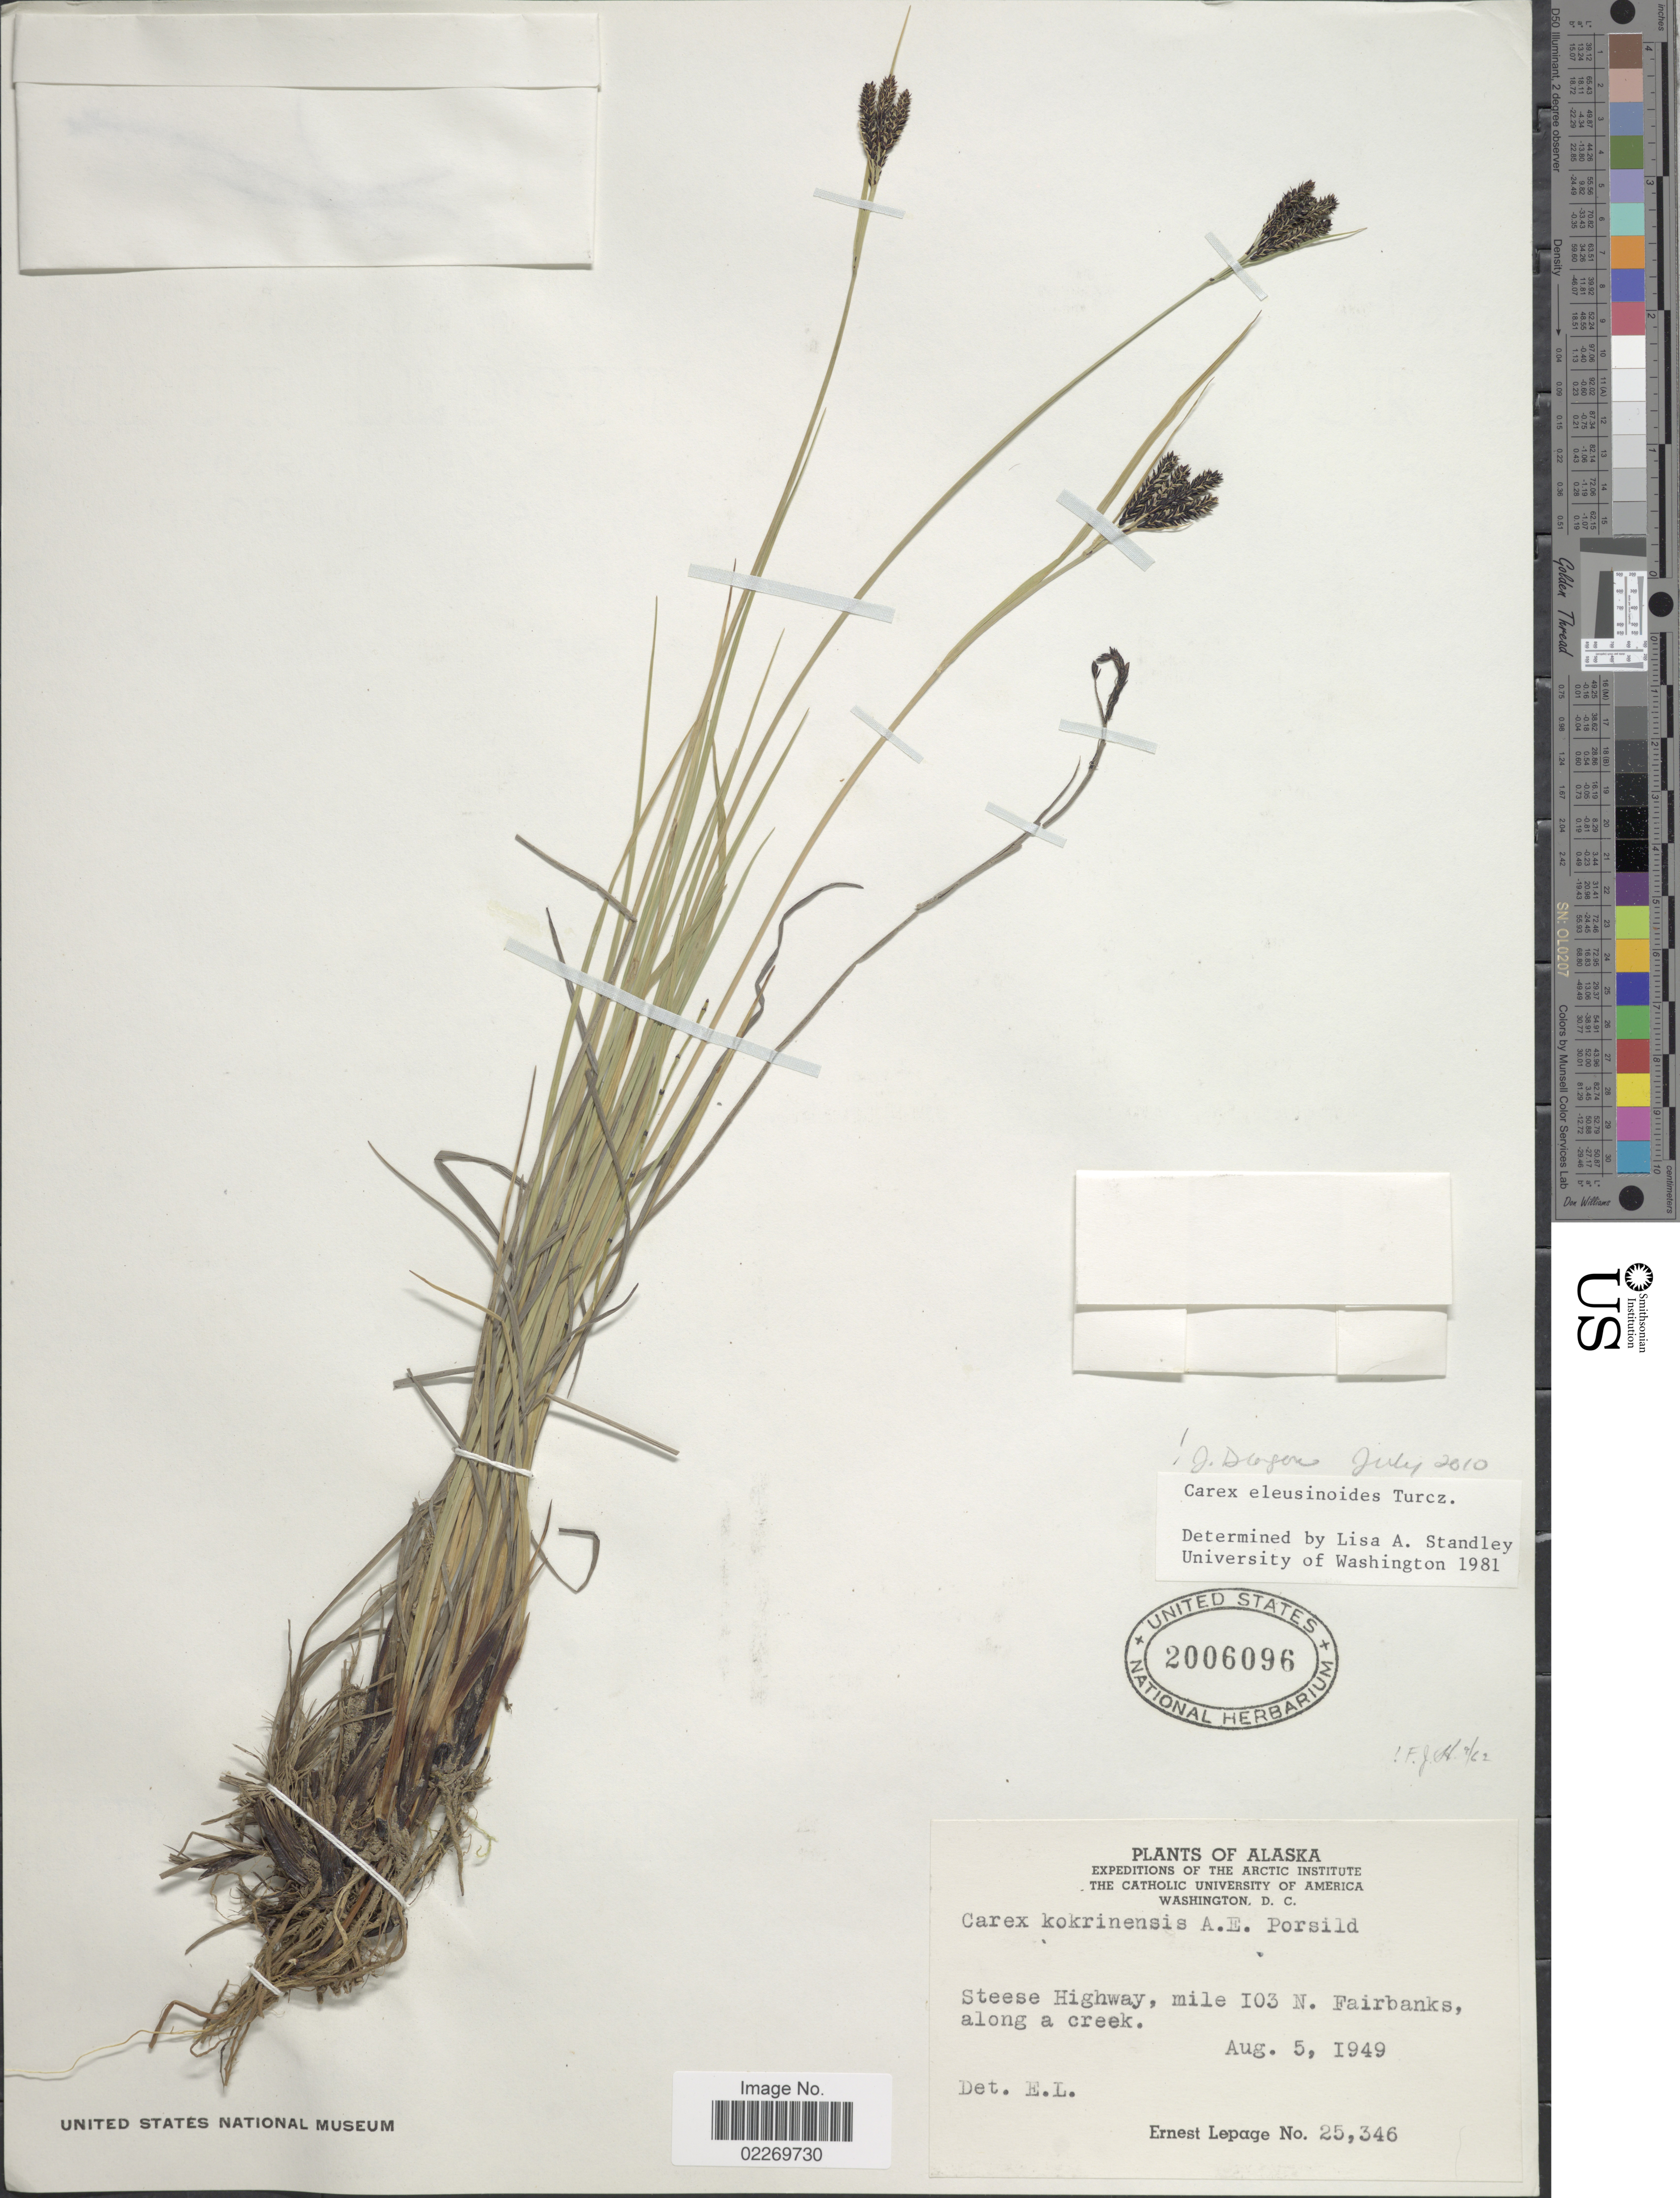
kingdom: Plantae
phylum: Tracheophyta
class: Liliopsida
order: Poales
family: Cyperaceae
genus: Carex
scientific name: Carex eleusinoides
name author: Turcz. ex Kunth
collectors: E. Lepage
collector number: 25346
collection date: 1949-08-05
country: United States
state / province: Alaska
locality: Steese Highway, mile 103 N. Fairbanks, along a creek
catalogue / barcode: US 2006096